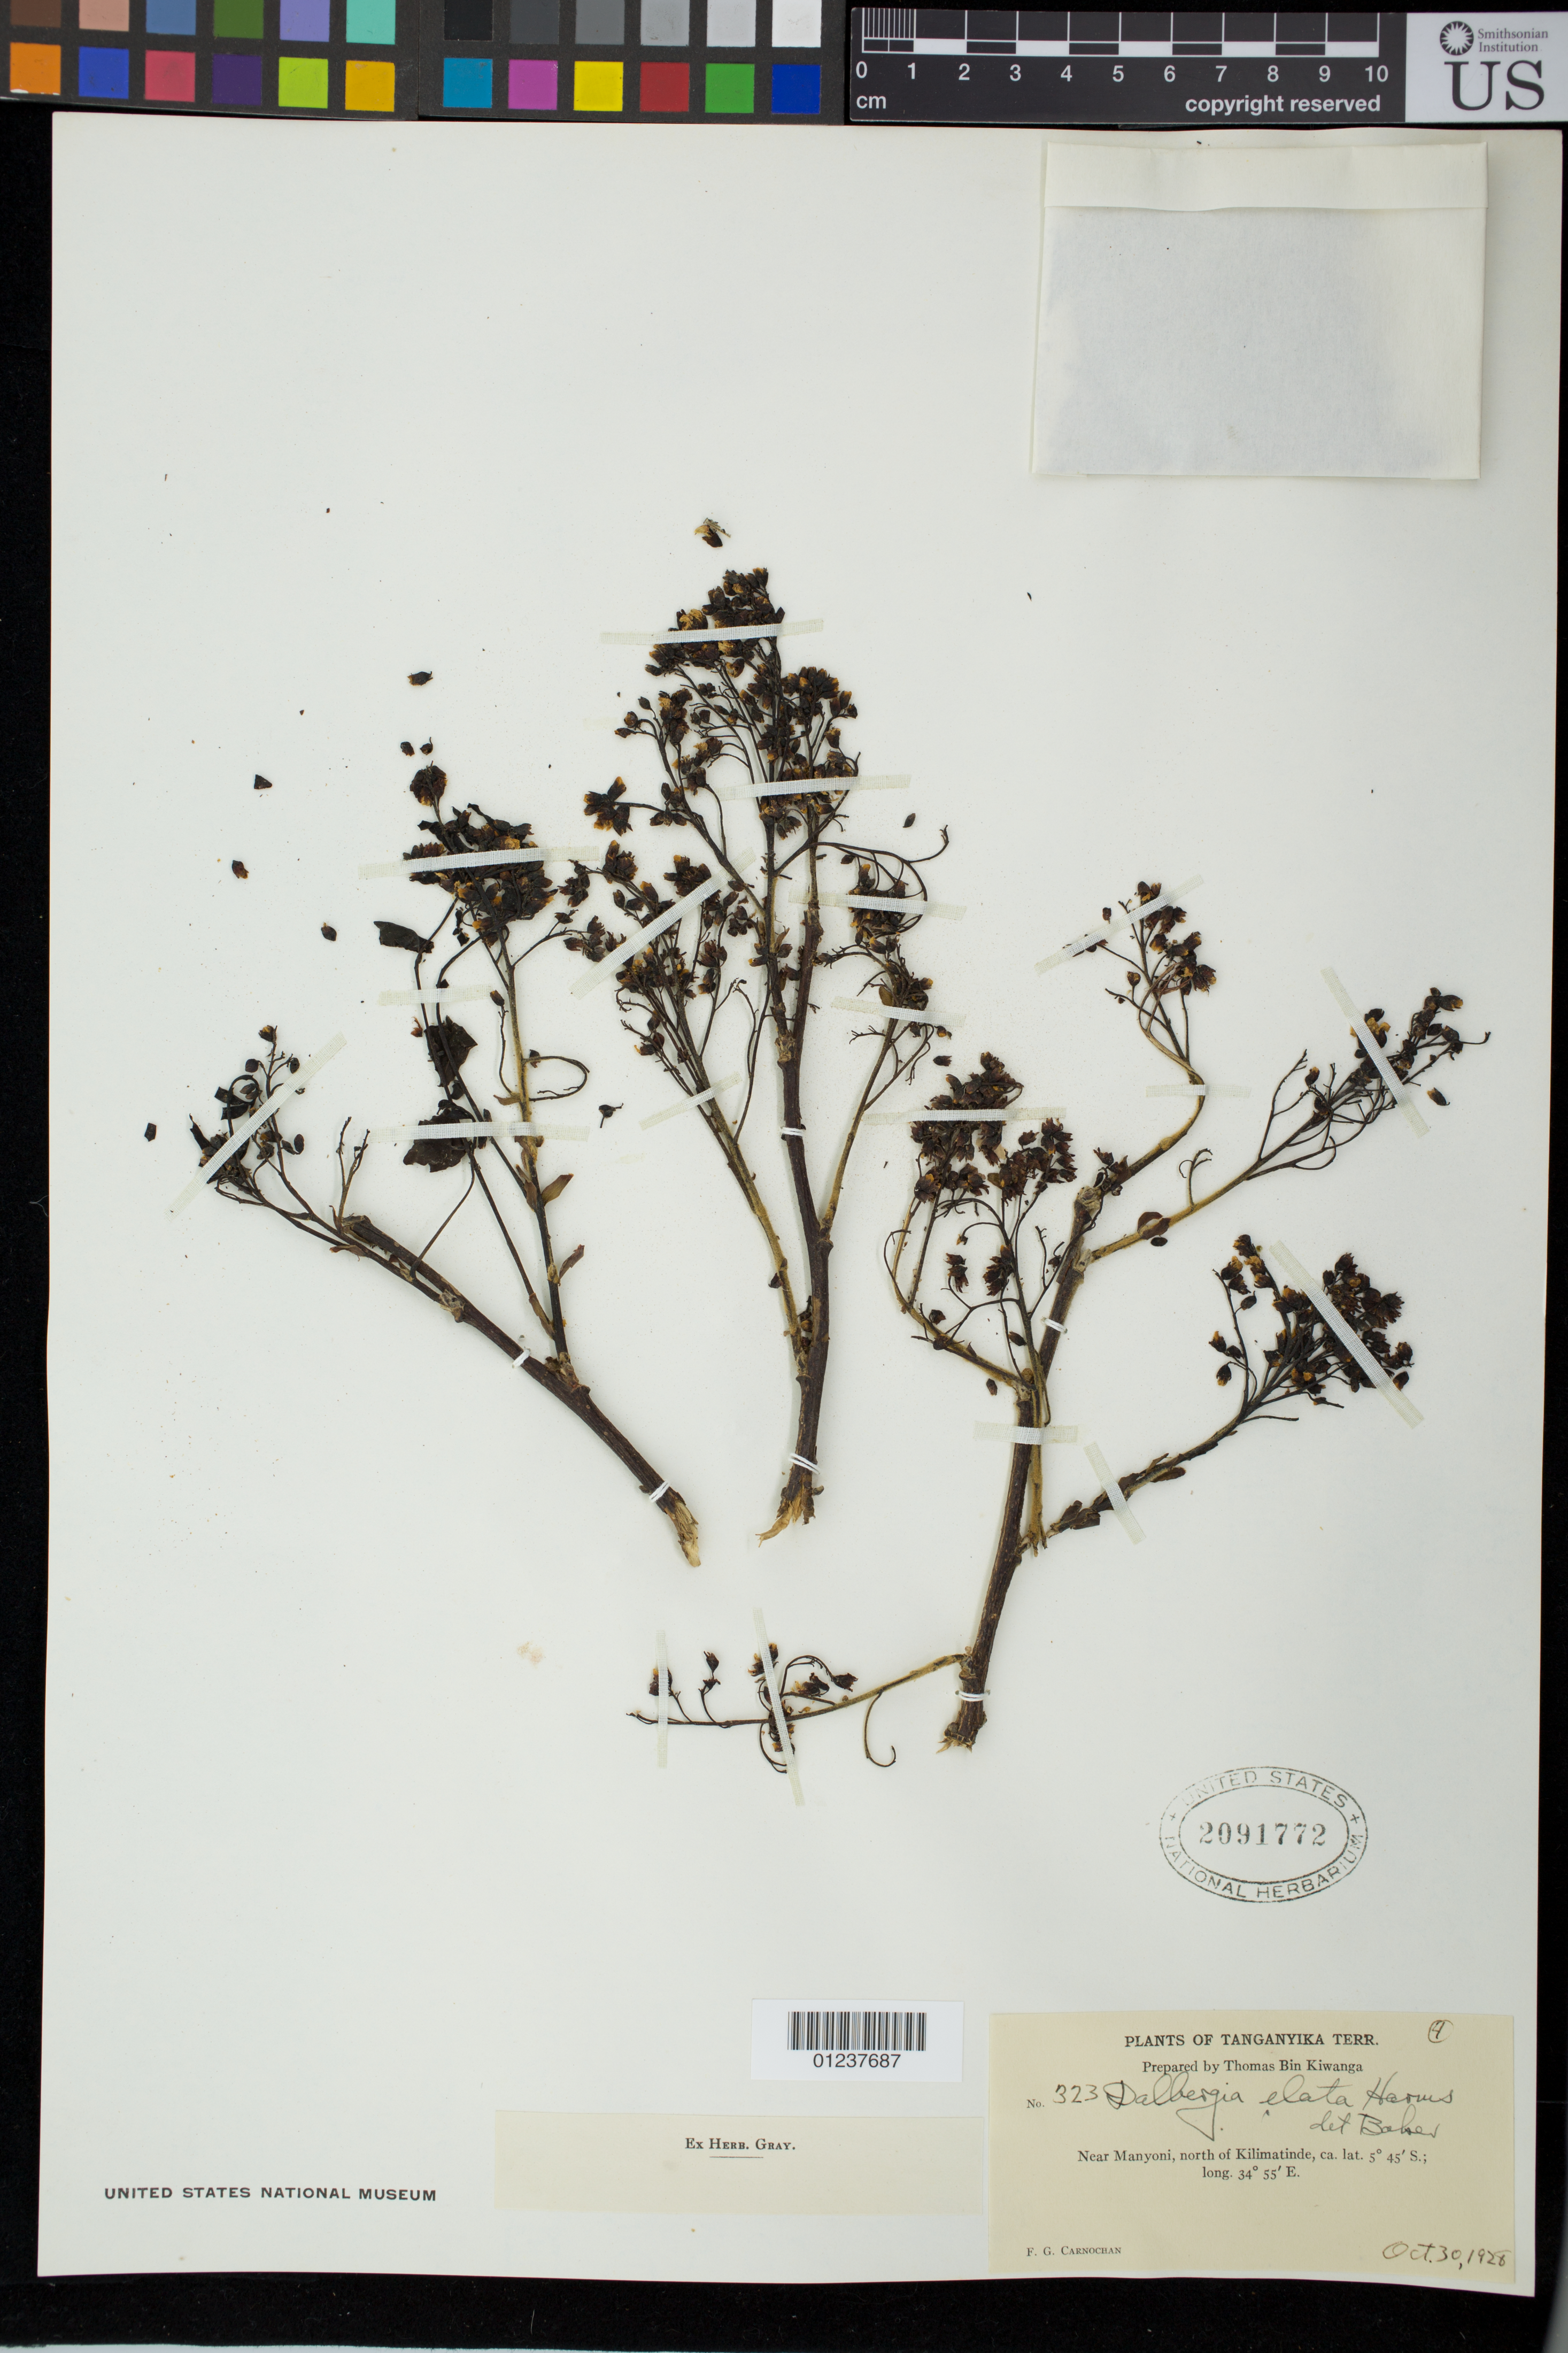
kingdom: Plantae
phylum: Tracheophyta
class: Magnoliopsida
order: Fabales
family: Fabaceae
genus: Dalbergia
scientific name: Dalbergia elata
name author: Harms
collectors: F. Carnochan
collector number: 323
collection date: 1928-10-30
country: Tanzania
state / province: Singida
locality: Tanganyika Terr. Near Manyoni, north of Kilimatinde.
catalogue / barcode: US 2091772